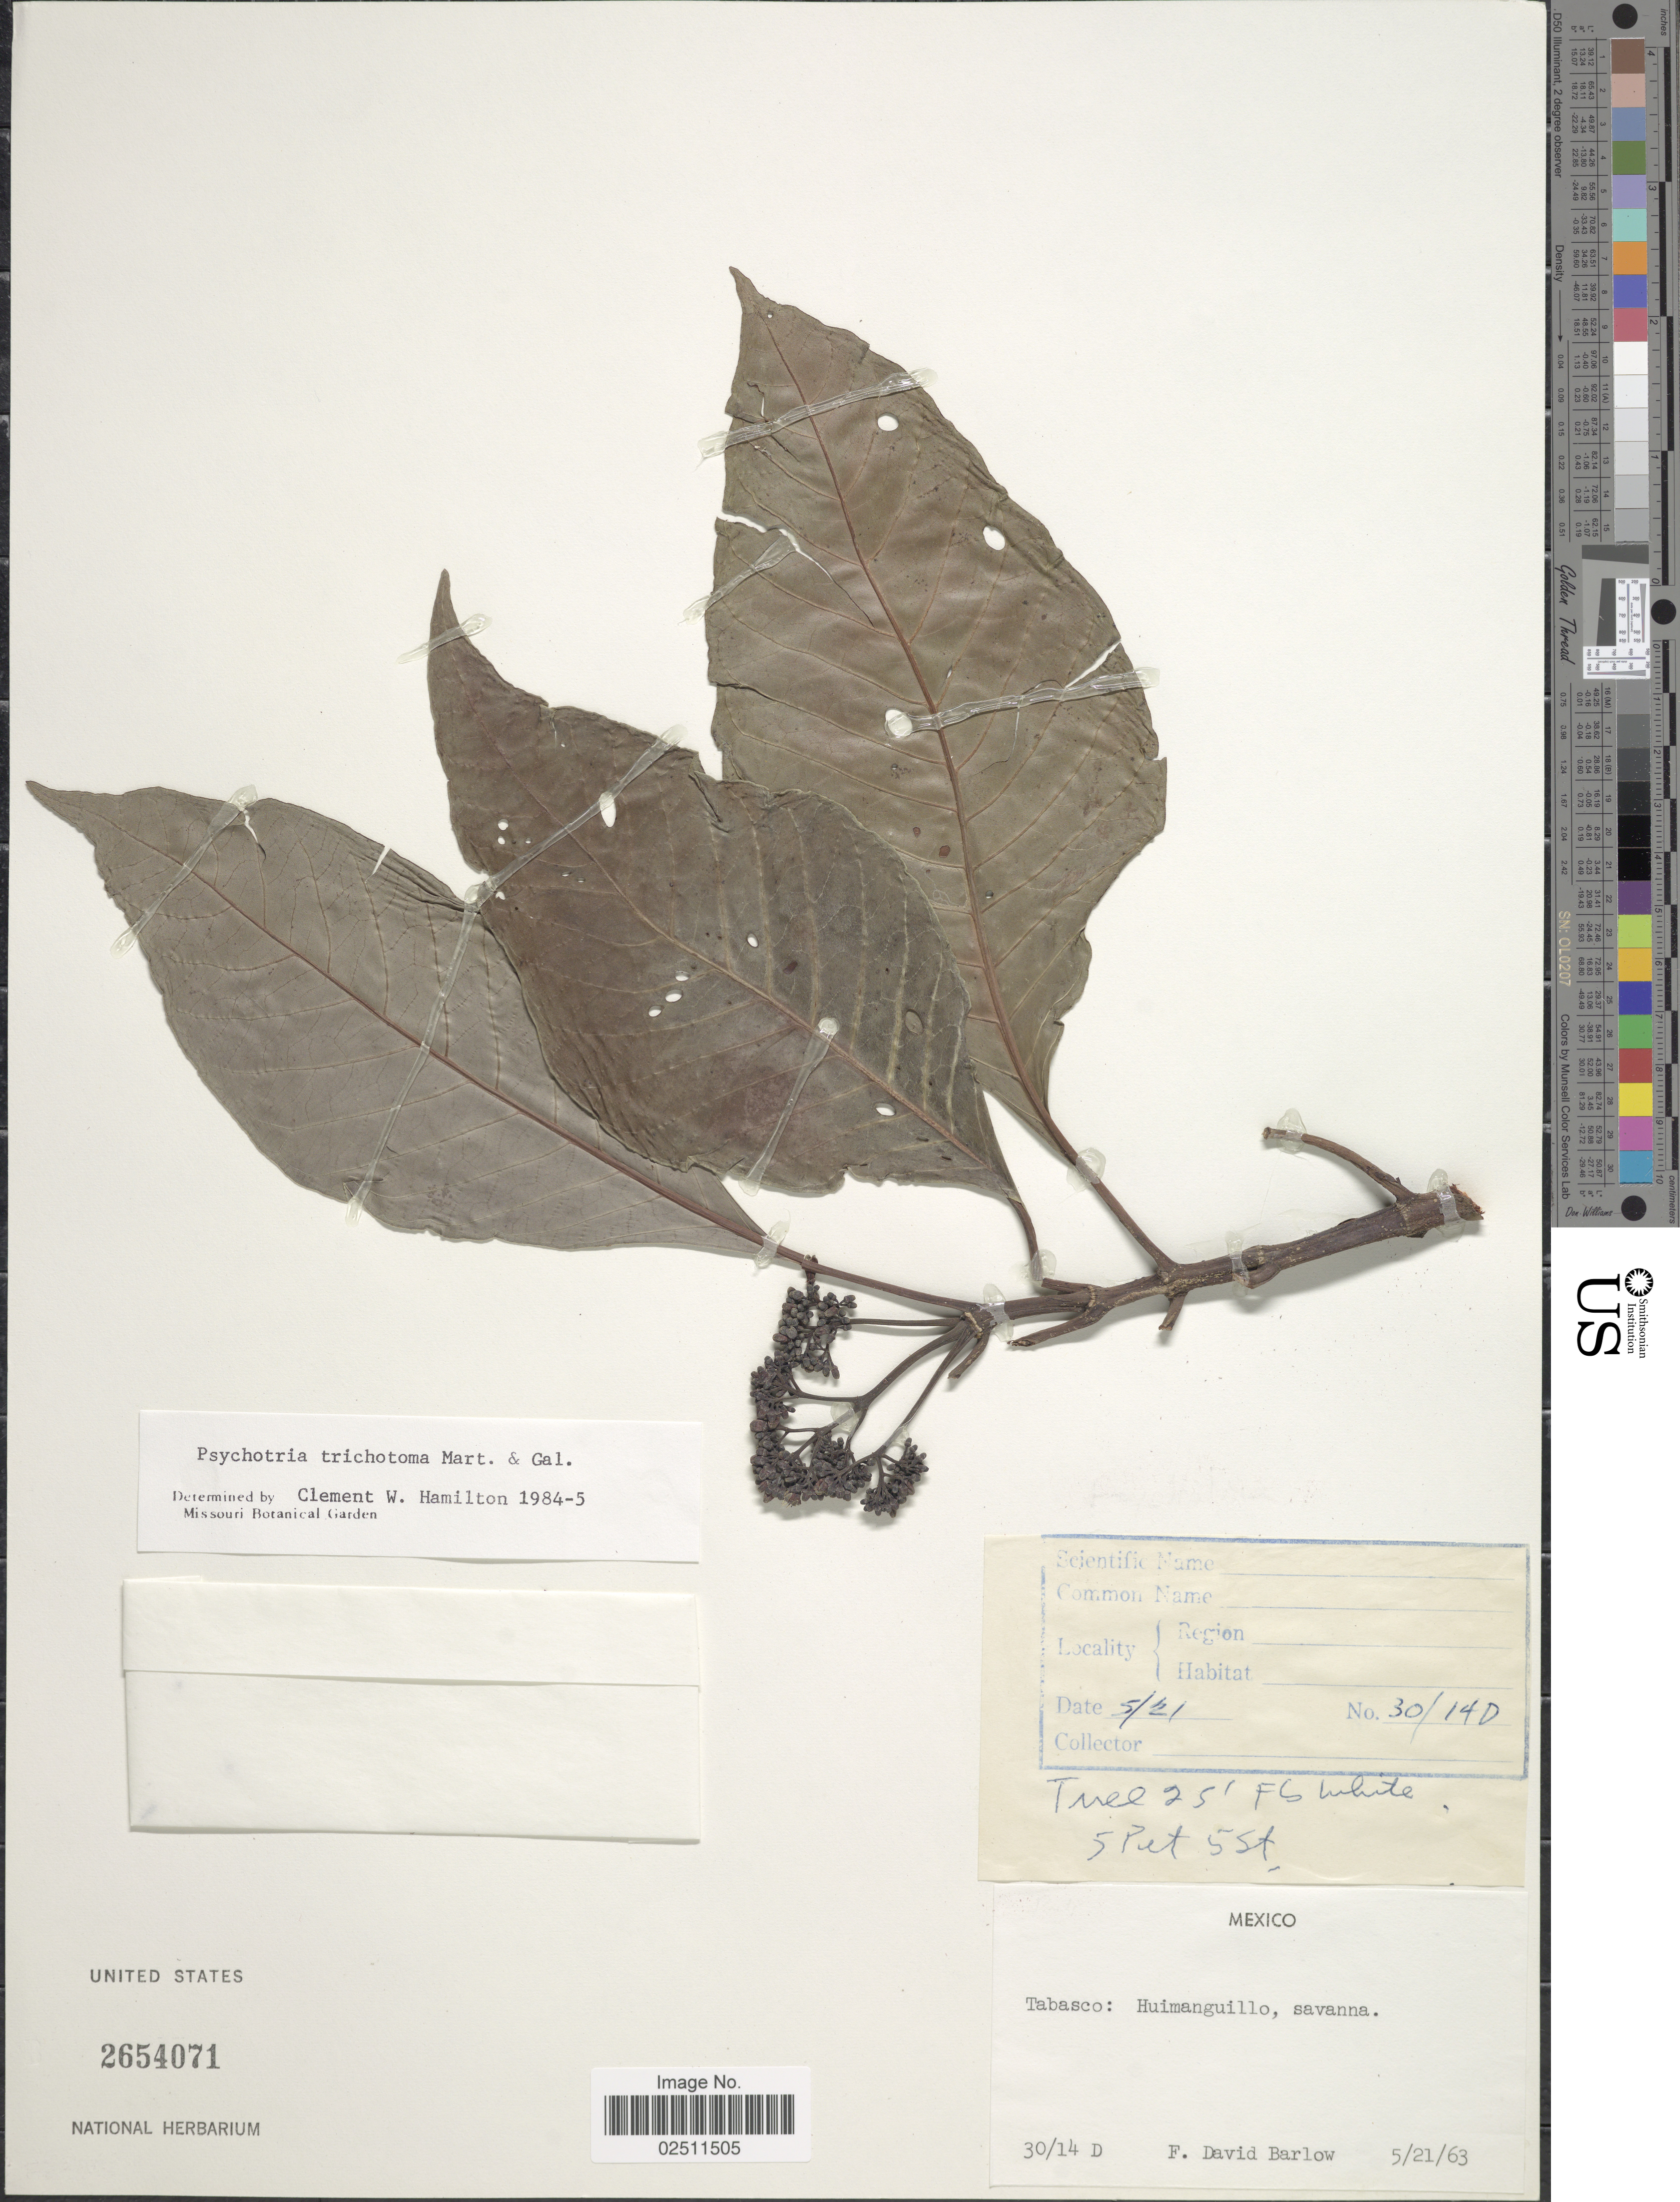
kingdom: Plantae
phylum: Tracheophyta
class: Magnoliopsida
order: Gentianales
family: Rubiaceae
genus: Psychotria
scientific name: Psychotria trichotoma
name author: M. Martens & Galeotti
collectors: F. D. Barlow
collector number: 30/14D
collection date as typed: Transcribed d/m/y: 21/5/63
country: Mexico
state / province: Tabasco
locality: Huimanguillo, savanna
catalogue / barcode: US 2654071